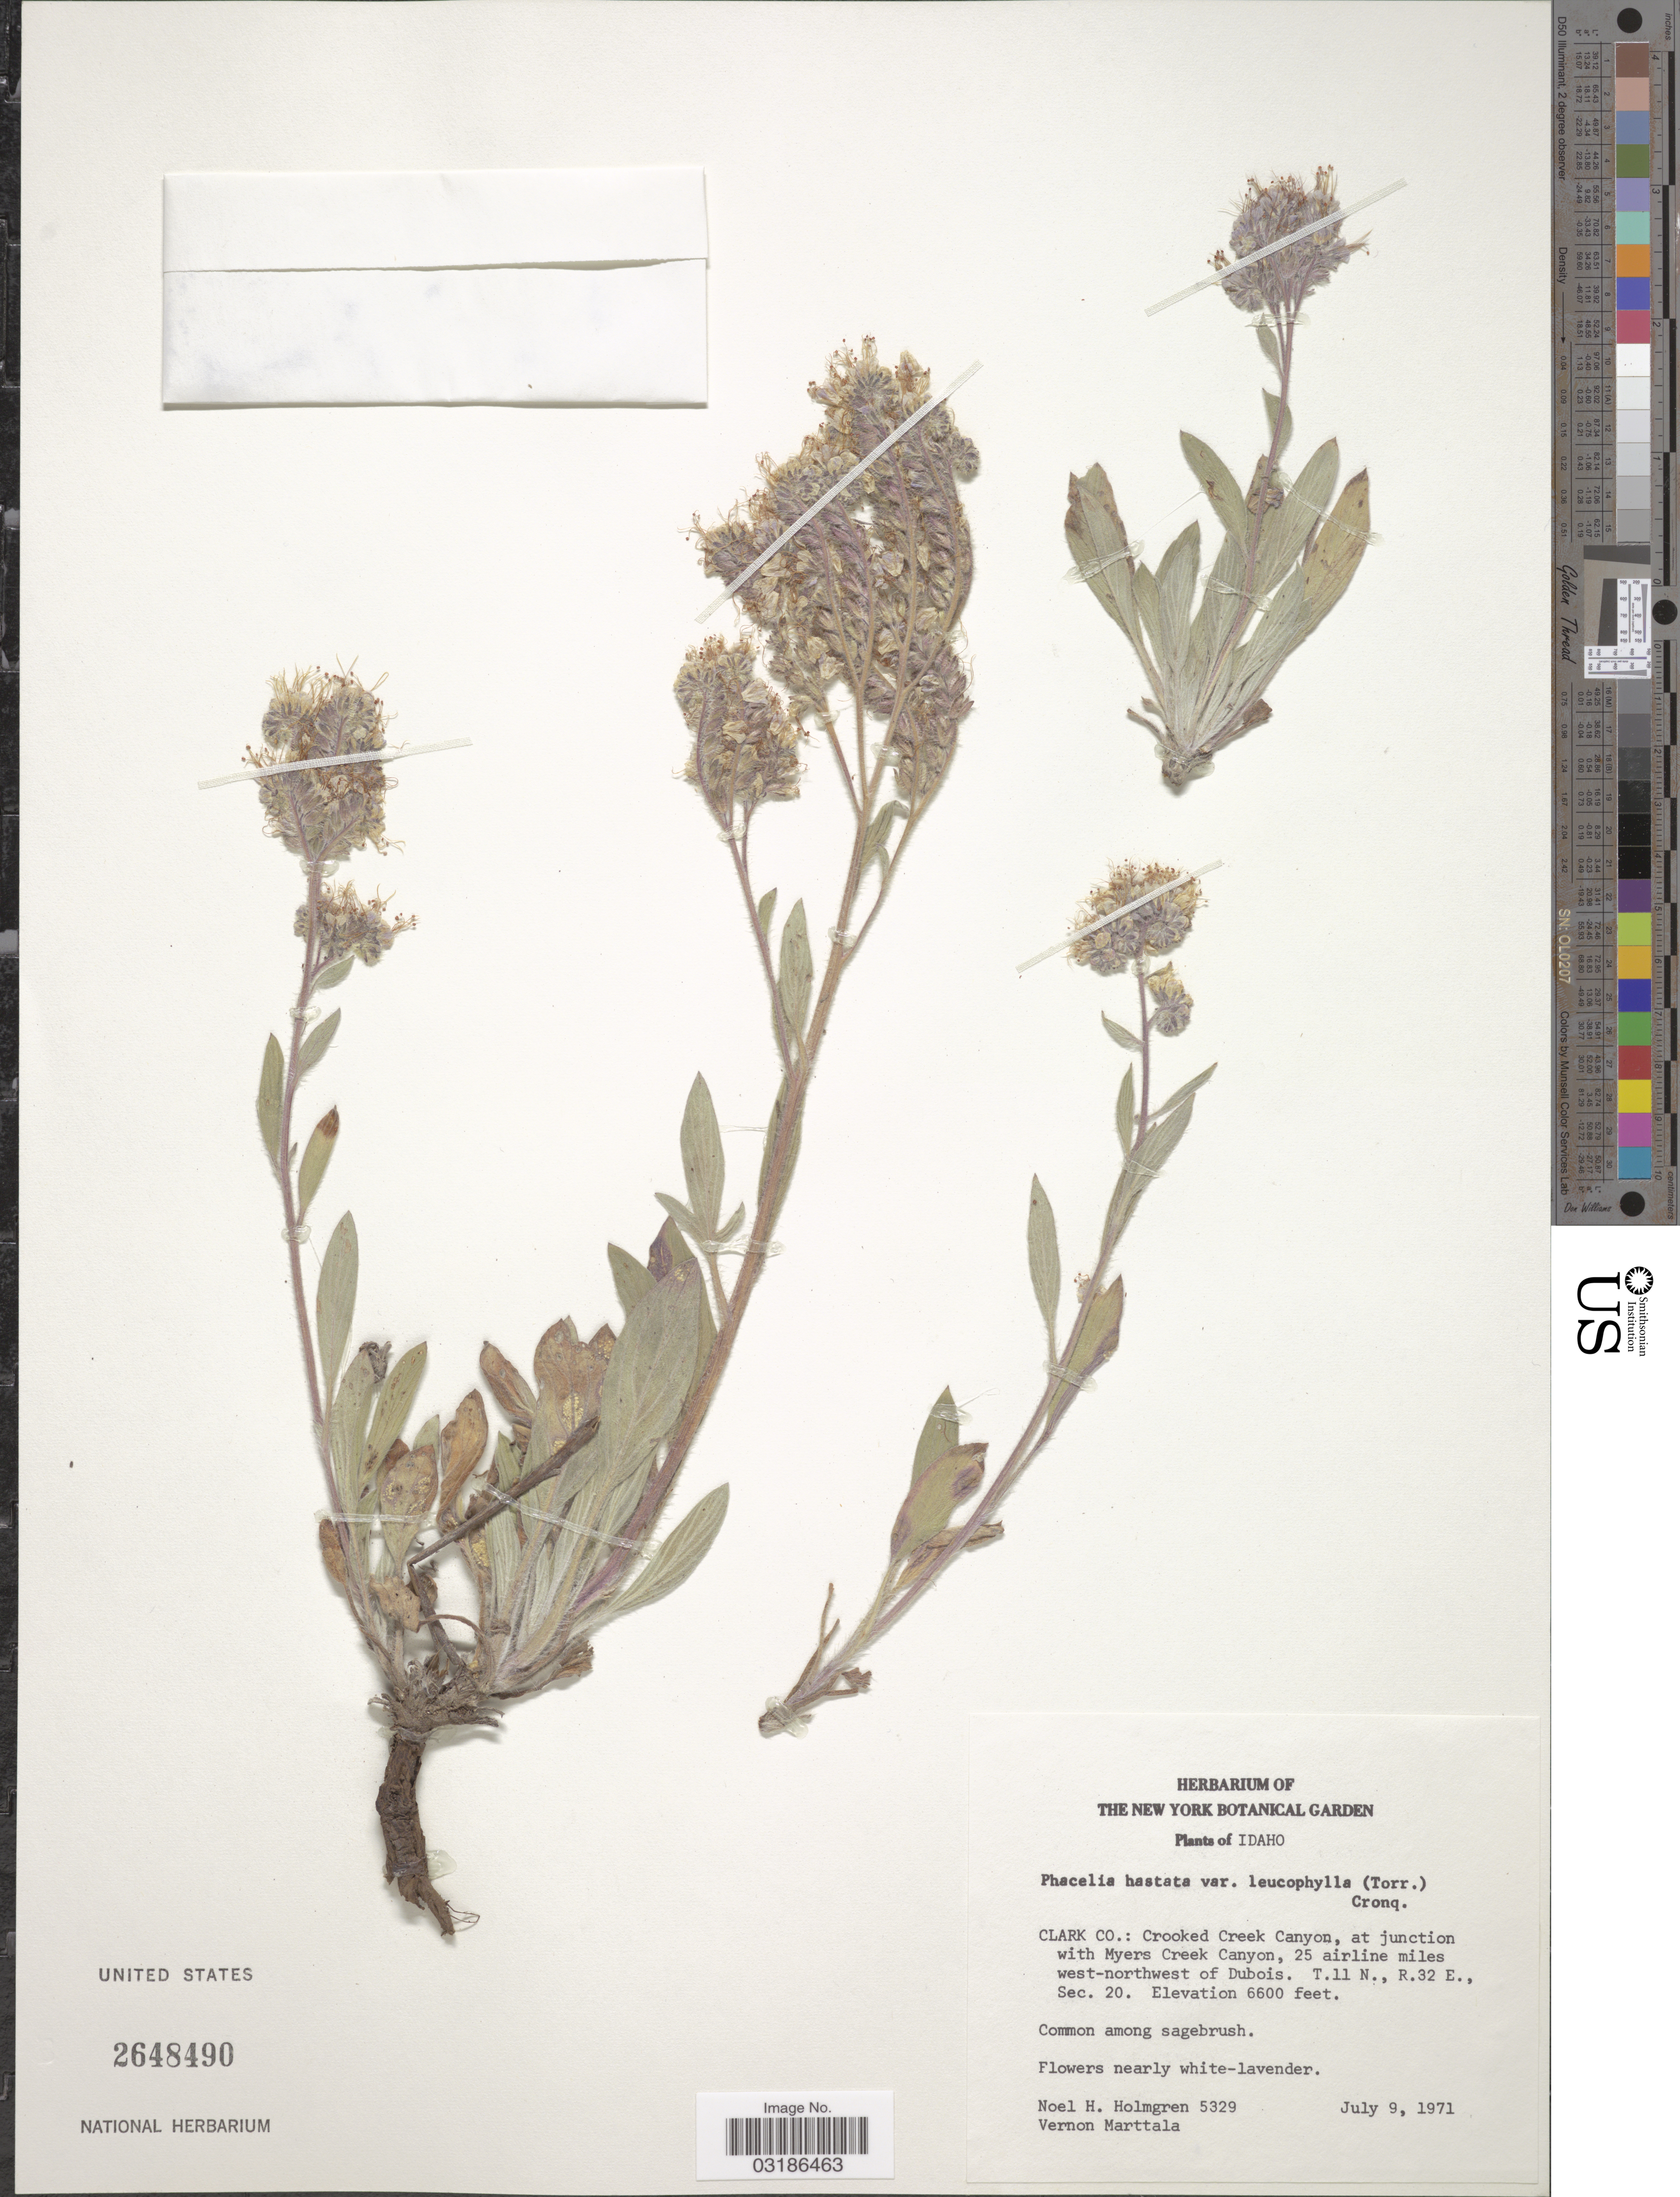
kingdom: Plantae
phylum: Tracheophyta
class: Magnoliopsida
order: Boraginales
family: Hydrophyllaceae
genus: Phacelia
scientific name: Phacelia hastata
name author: Douglas ex Lehm.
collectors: N. H. Holmgren & V. Marttala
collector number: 5329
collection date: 1971-07-09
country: United States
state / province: Idaho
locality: Clark Co.: Crooked Creek Canyon, at junction with Myers Creek Canyon, 25 airline miles west-northwest of Dubois. T.11 N., R.32 E., Sec. 20.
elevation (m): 2012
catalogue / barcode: US 2648490